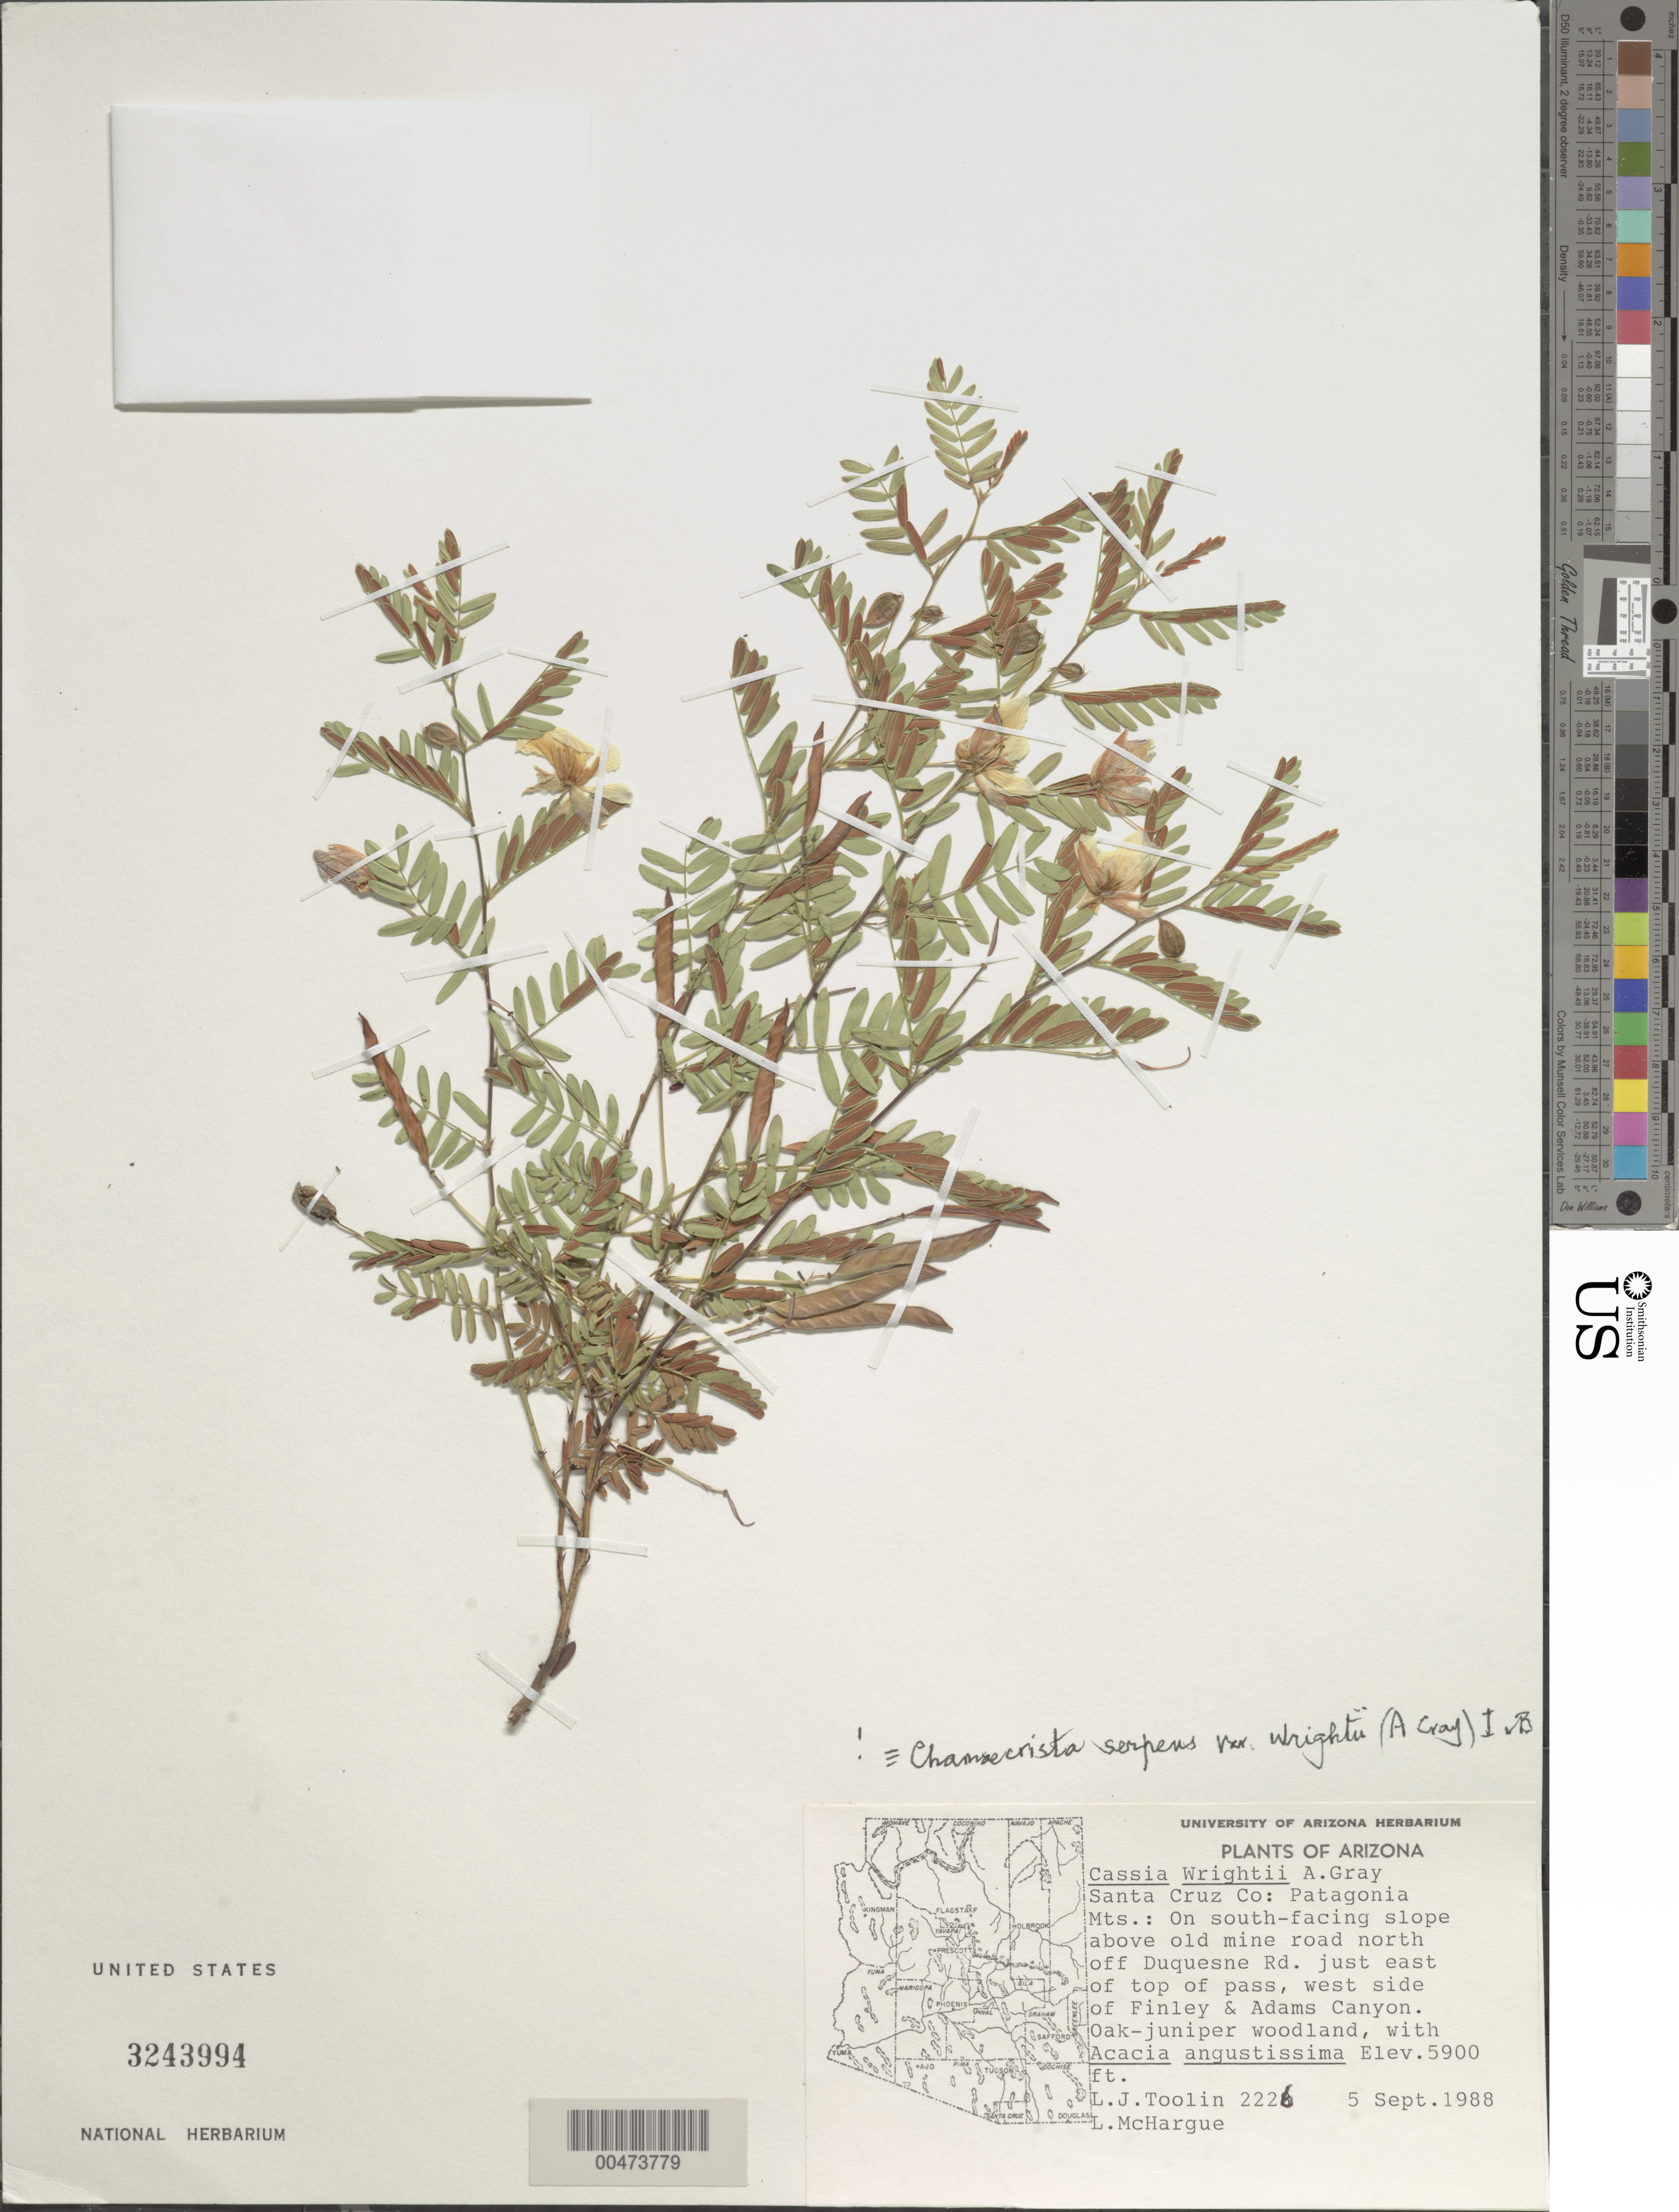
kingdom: Plantae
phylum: Tracheophyta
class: Magnoliopsida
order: Fabales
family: Fabaceae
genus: Chamaecrista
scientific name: Chamaecrista serpens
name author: (L.) Greene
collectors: L. J. Toolin & L. Mchargue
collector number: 2226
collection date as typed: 05 Sep 1988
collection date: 1988-09-05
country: United States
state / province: Arizona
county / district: Santa Cruz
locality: Patagonia mts.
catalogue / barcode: US 3243994